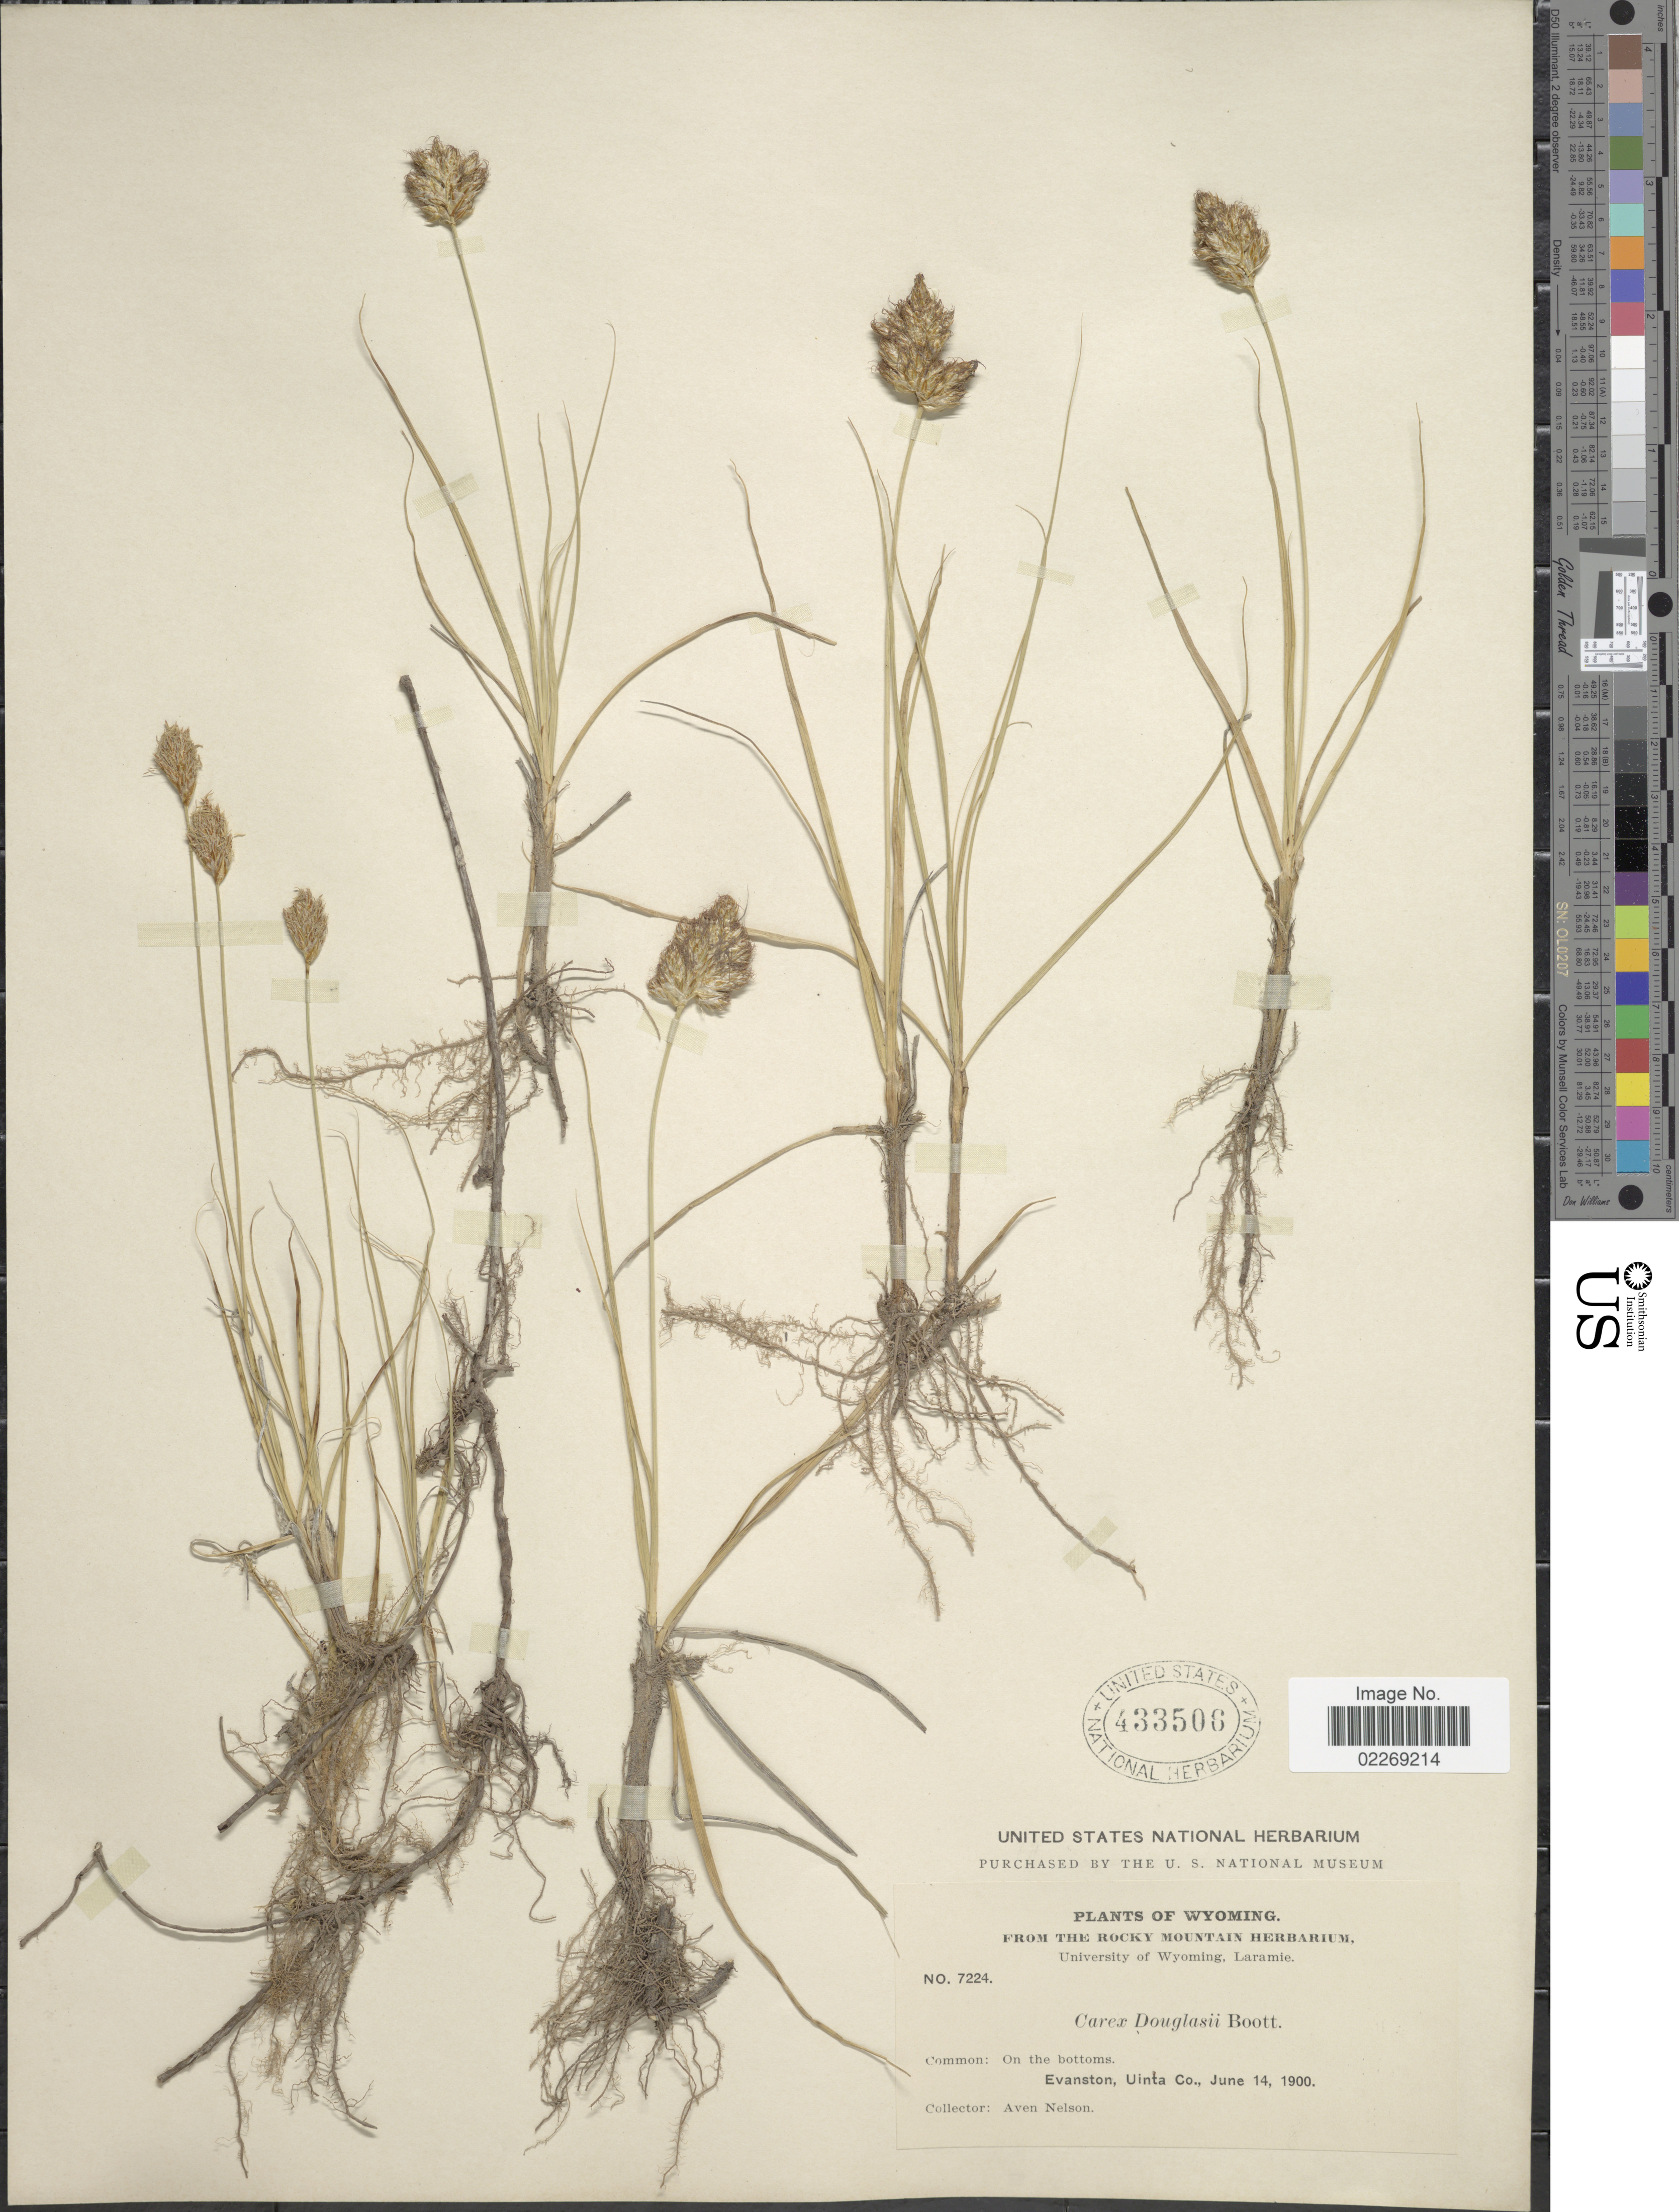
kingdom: Plantae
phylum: Tracheophyta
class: Liliopsida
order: Poales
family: Cyperaceae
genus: Carex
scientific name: Carex douglasii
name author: Boott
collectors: A. Nelson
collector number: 7224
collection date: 1900-06-14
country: United States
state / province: Wyoming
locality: Evanston, Uinta Co.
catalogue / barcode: US 433506